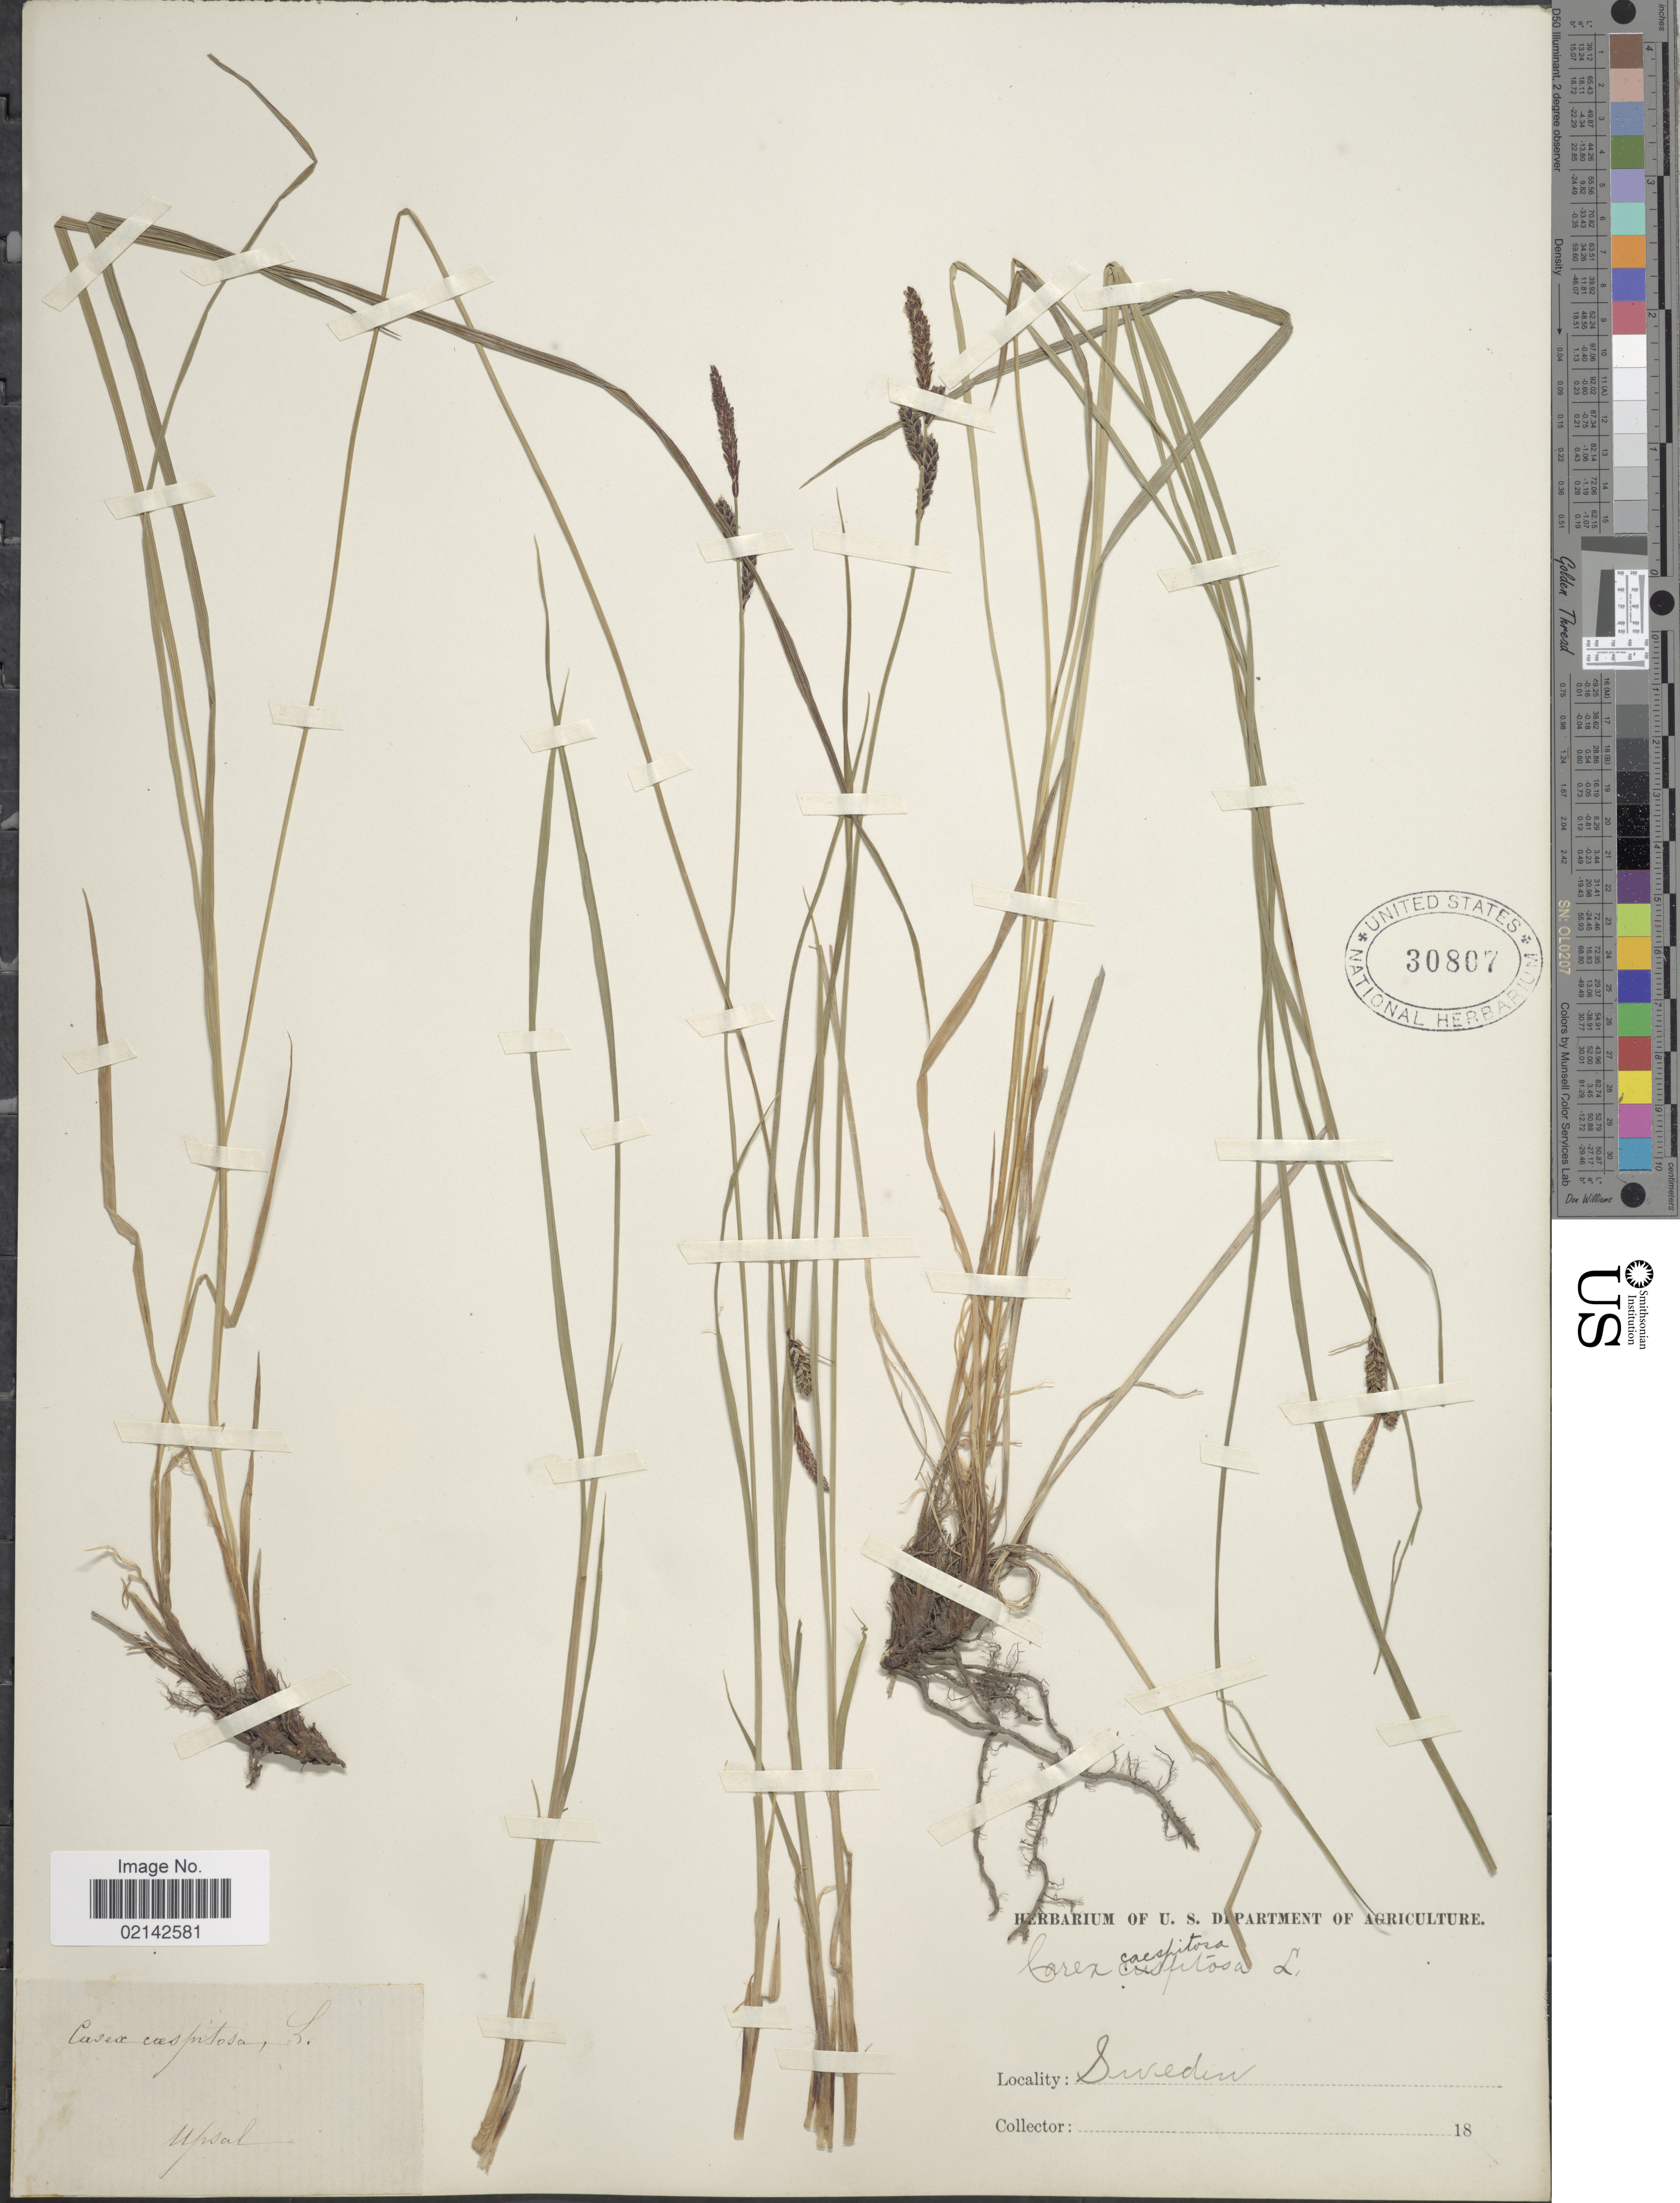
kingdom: Plantae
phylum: Tracheophyta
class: Liliopsida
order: Poales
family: Cyperaceae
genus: Carex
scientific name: Carex cespitosa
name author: L.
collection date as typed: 18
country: Sweden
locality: Upsala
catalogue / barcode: US 30807